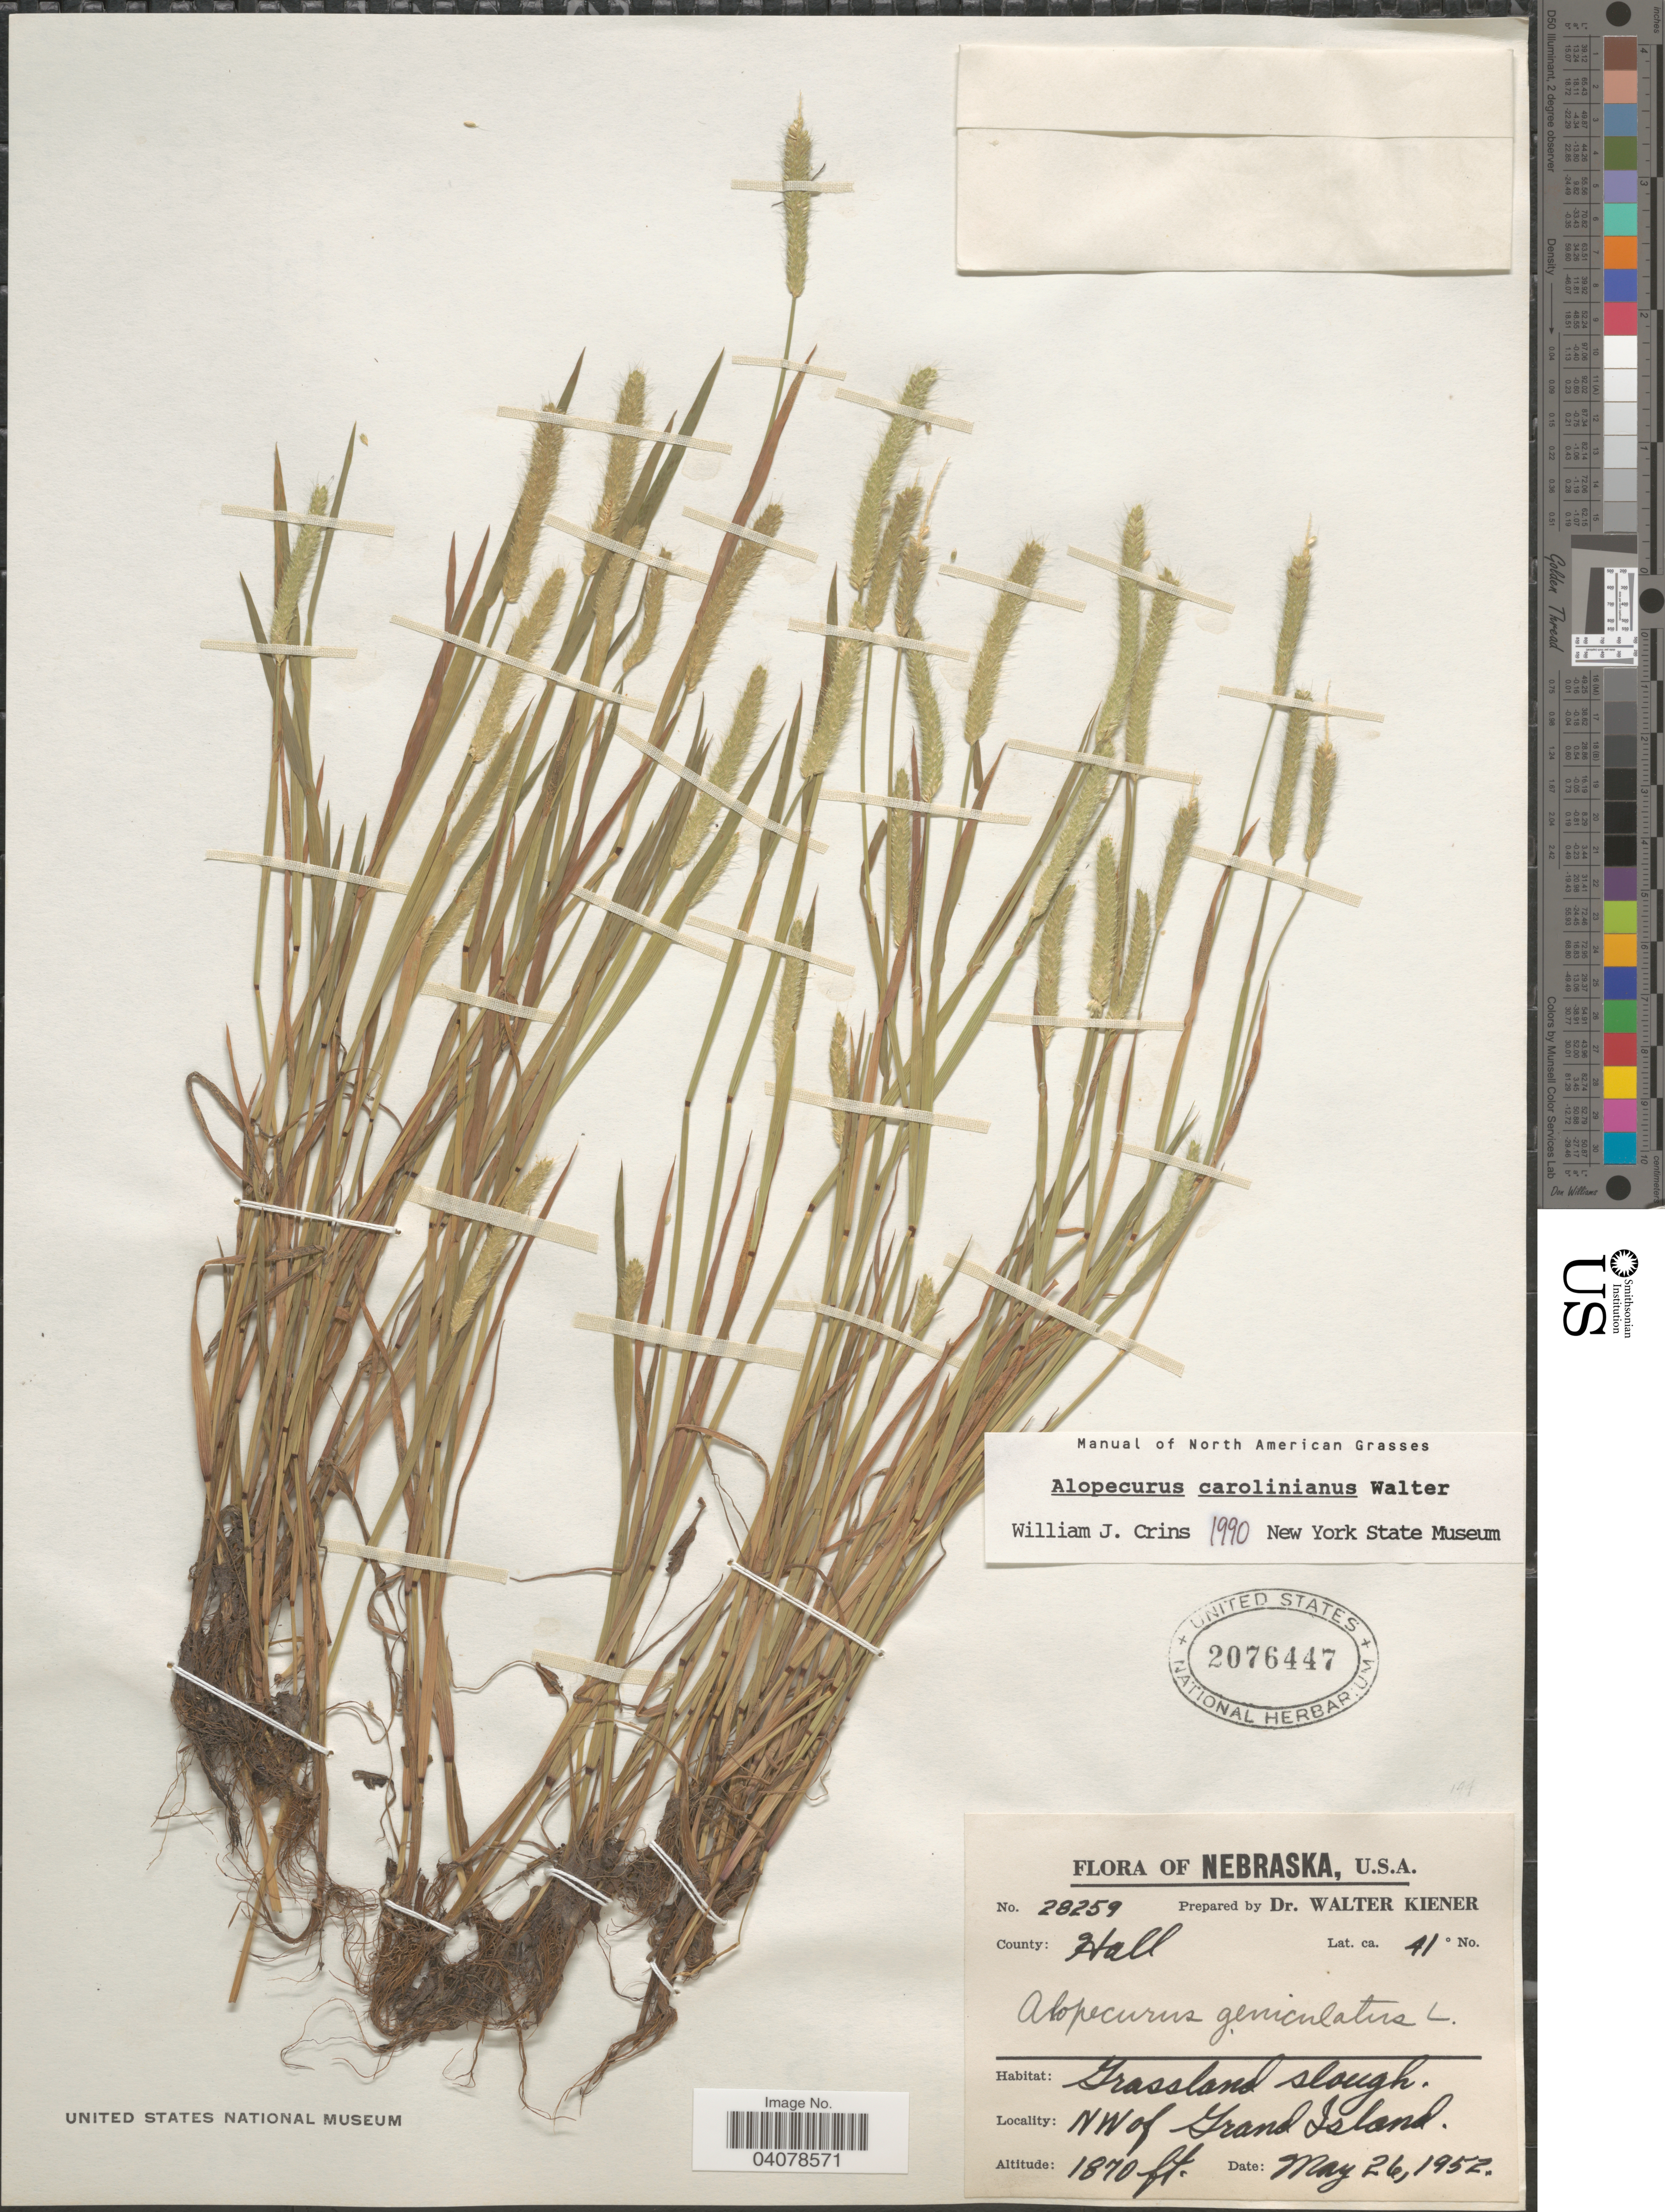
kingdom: Plantae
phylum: Tracheophyta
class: Liliopsida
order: Poales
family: Poaceae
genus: Alopecurus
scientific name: Alopecurus carolinianus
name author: Walter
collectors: W. Kiener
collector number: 28259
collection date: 1952-05-26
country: United States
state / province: Nebraska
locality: County: Hall. NW of Grand Island.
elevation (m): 570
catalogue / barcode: US 2076447